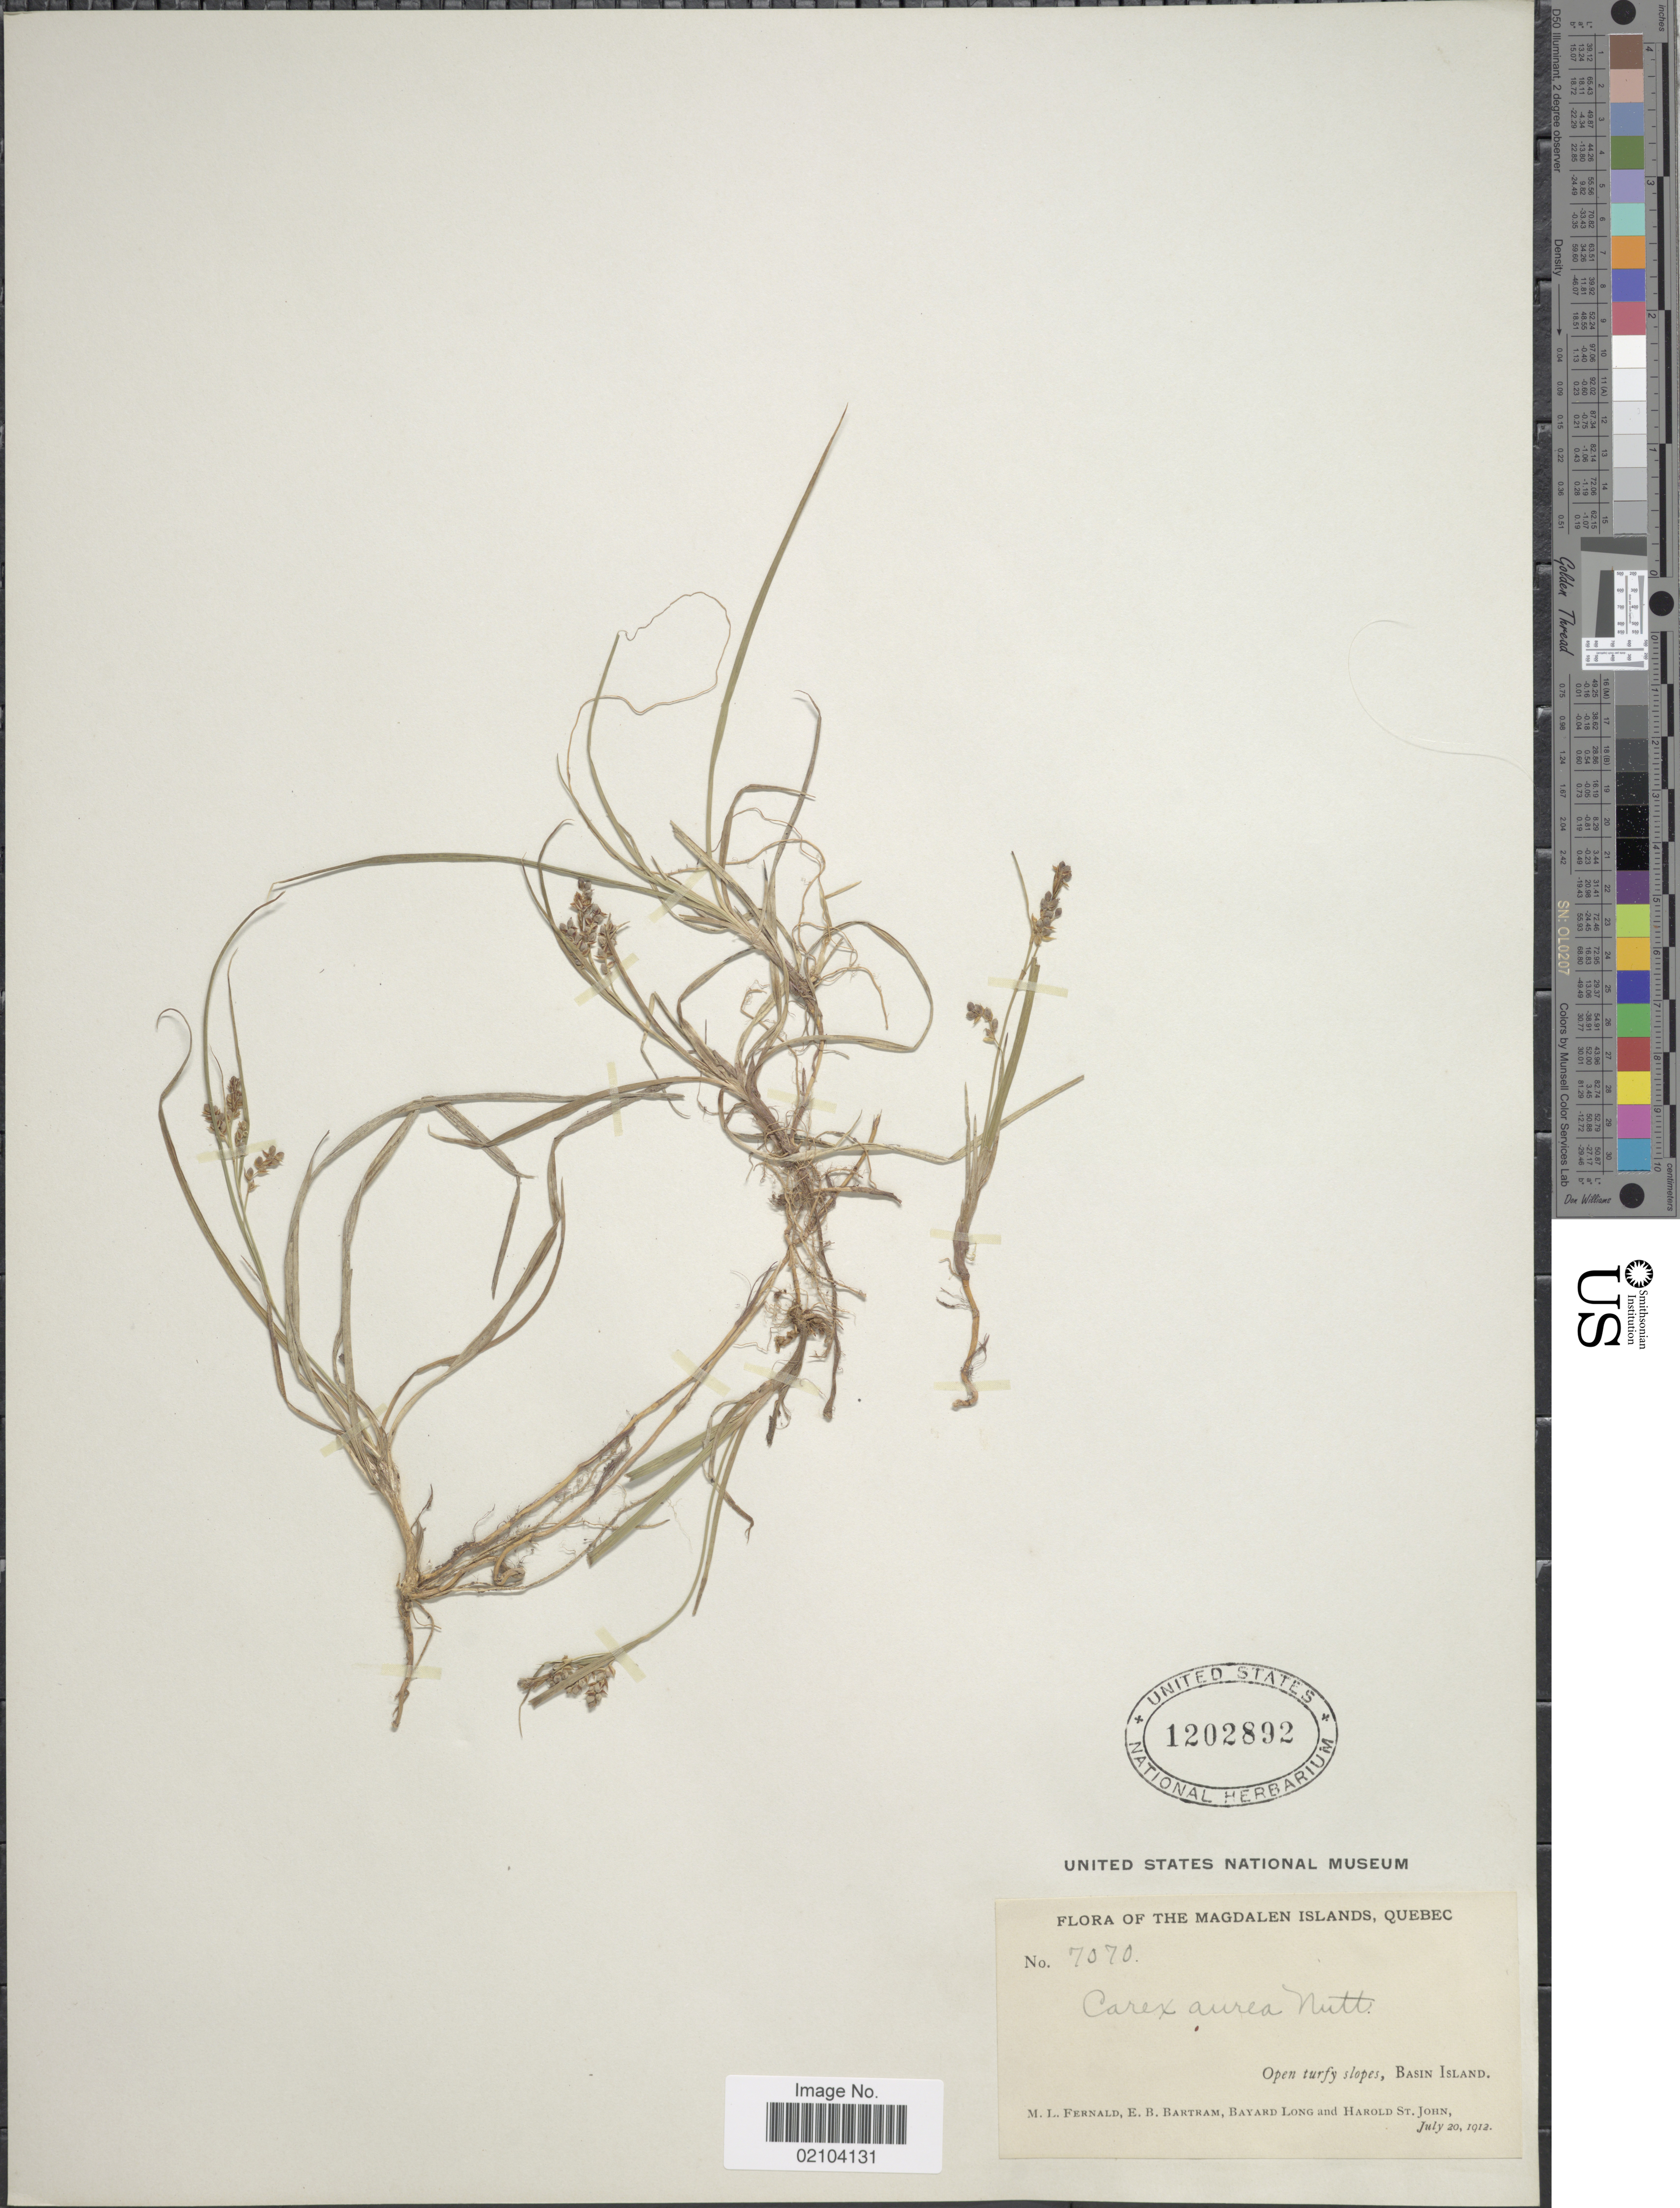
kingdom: Plantae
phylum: Tracheophyta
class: Liliopsida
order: Poales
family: Cyperaceae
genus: Carex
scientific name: Carex aurea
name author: Nutt.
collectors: M. L. Fernald, E. B. Bartram, B. Long & H. St. John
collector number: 7070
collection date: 1912-07-20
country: Canada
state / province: Quebec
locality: Magdalen Islands. open tyrfy slopes, Basin Island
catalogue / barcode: US 1202892